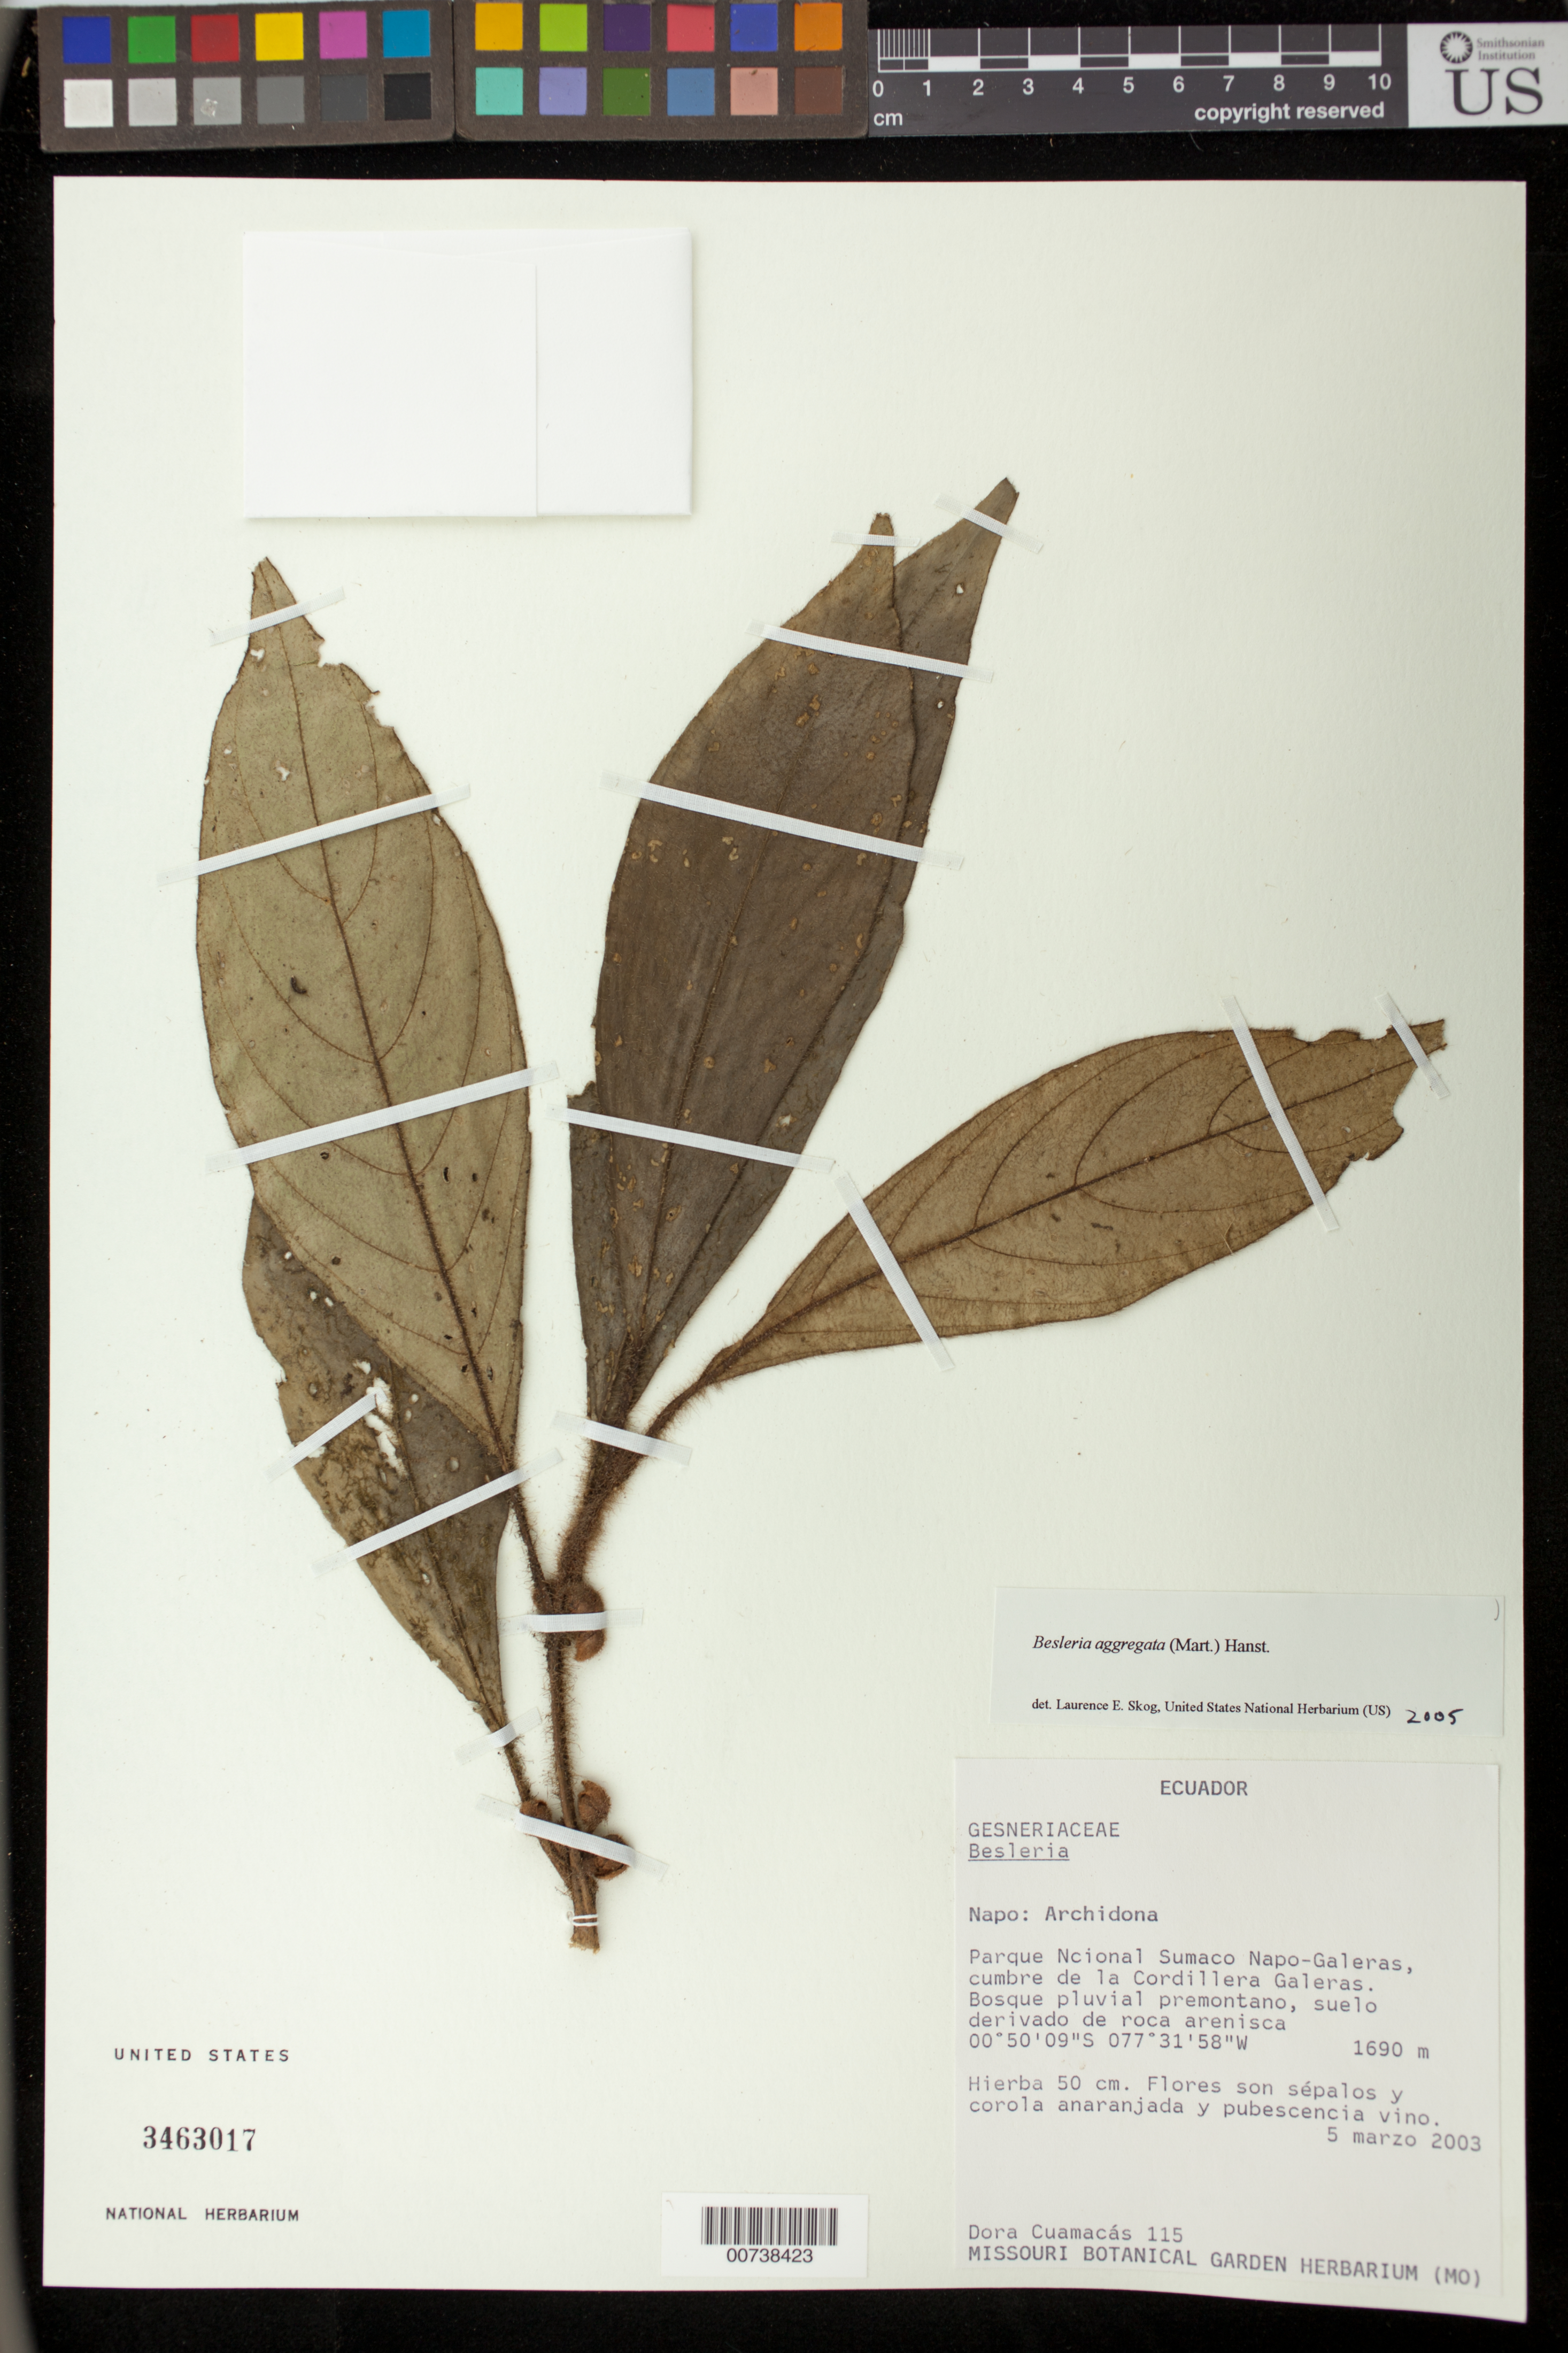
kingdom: Plantae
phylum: Tracheophyta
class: Magnoliopsida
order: Lamiales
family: Gesneriaceae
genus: Besleria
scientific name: Besleria aggregata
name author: (Mart.) Hanst.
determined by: Skog, Laurence E.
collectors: D. Cuamacás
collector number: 115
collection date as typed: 05 Mar 2003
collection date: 2003-03-05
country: Ecuador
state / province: Napo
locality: Archidona. Parque Nacional Sumaco Napo-Galeras, cumbre de la Cordillera Galeras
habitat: Bosque pluvial premontano, suelo derivado de roca arenisca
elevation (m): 1690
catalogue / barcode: US 3463017